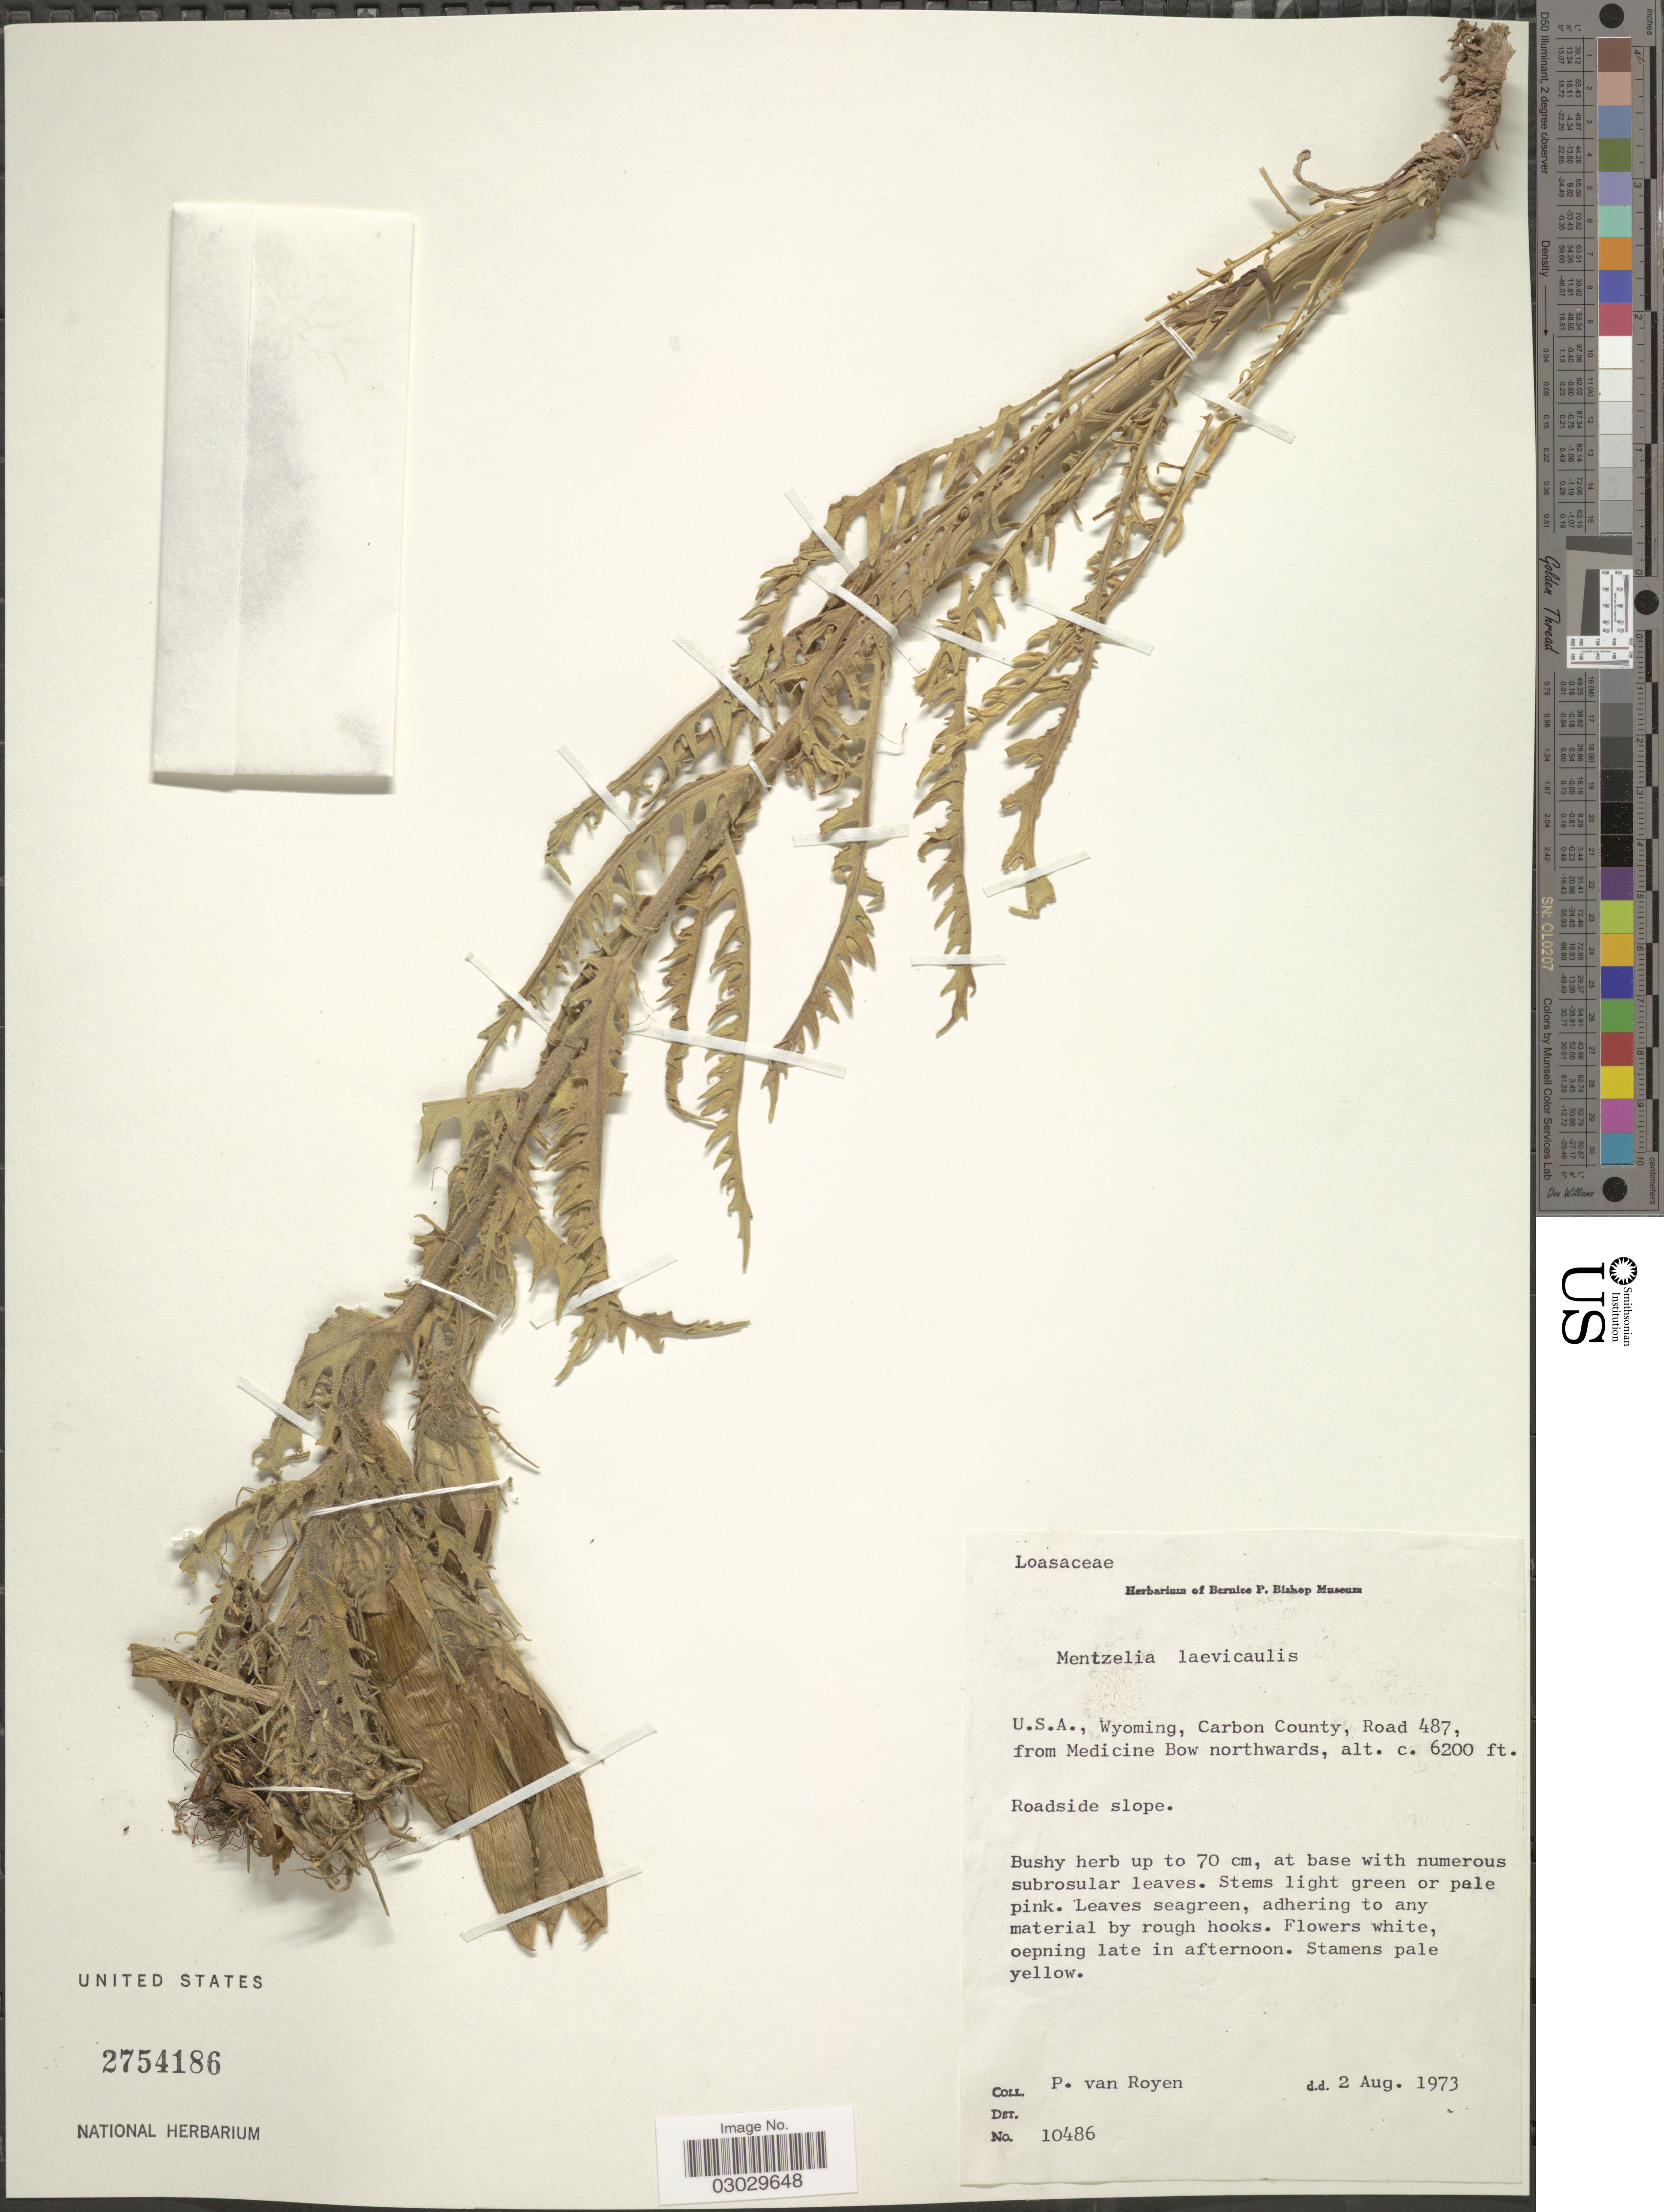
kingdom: Plantae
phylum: Tracheophyta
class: Magnoliopsida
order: Cornales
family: Loasaceae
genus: Mentzelia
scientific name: Mentzelia laevicaulis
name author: (Douglas ex Hook.) Torr. & A. Gray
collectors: P. van Royen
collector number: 10486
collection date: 1973-08-02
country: United States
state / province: Wyoming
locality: Carbon County, Road 487, from Medicine Bow northwards.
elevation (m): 1890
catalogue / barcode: US 2754186